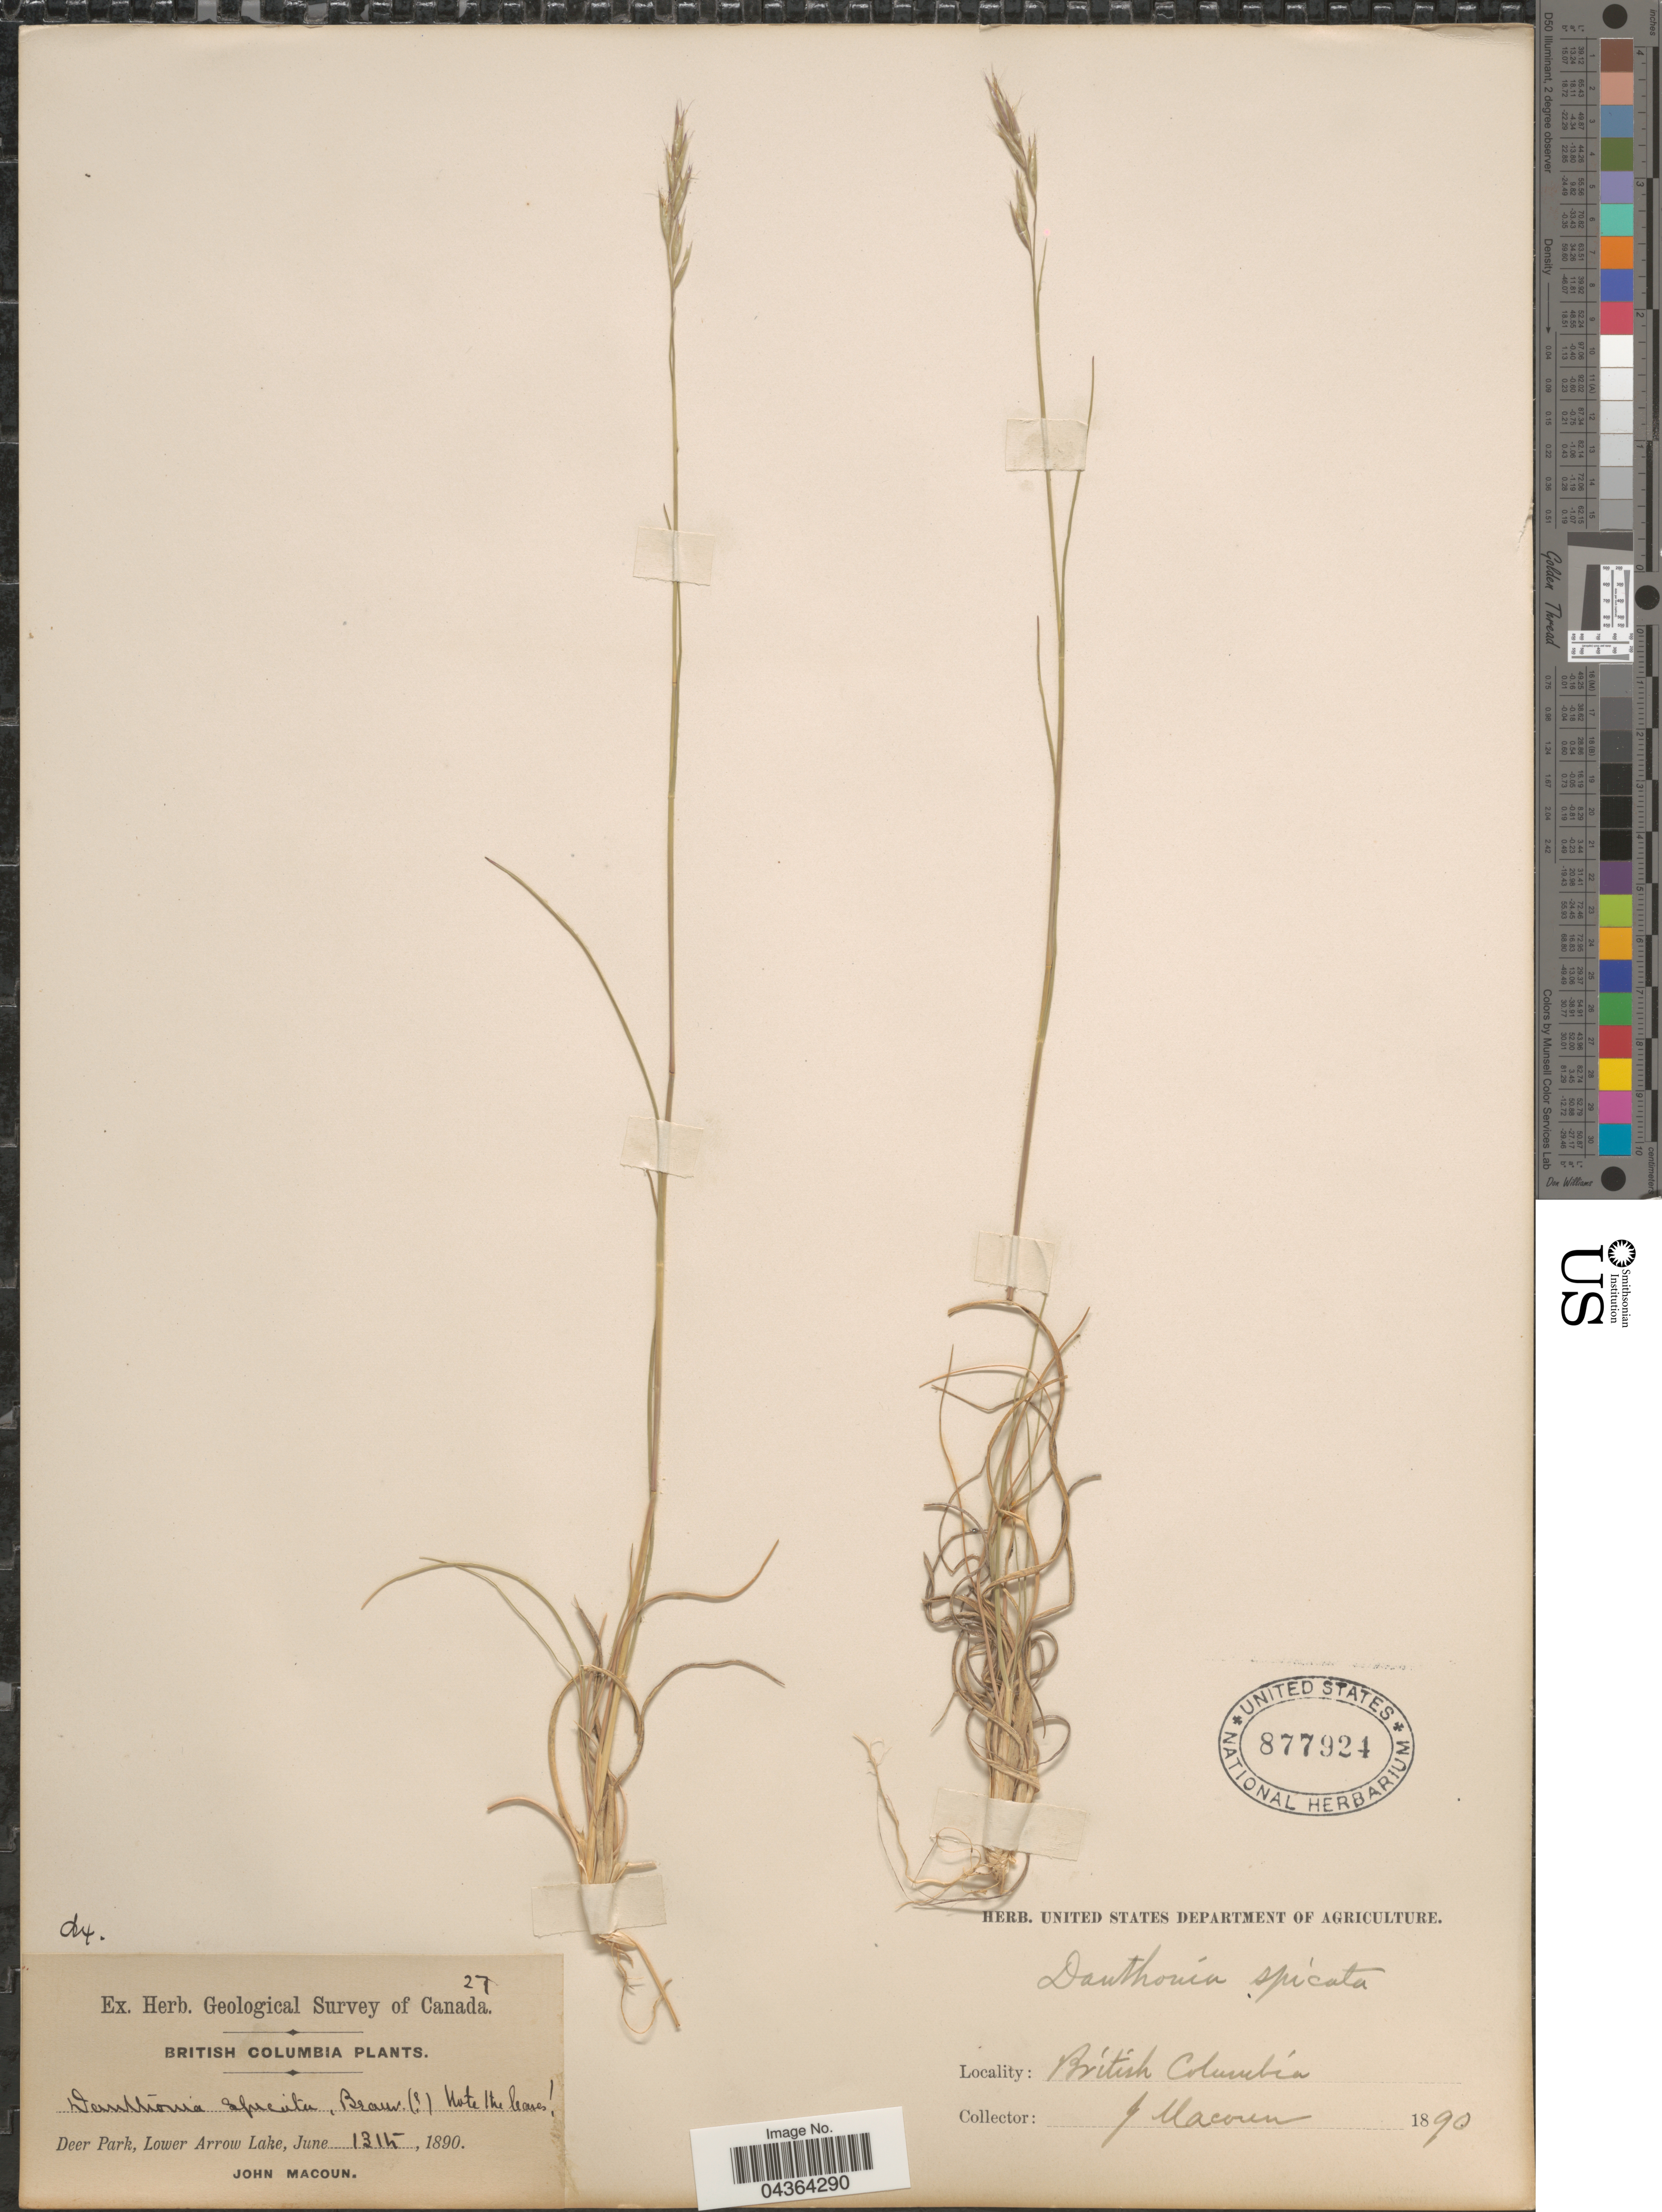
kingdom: Plantae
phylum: Tracheophyta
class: Liliopsida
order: Poales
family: Poaceae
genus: Danthonia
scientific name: Danthonia spicata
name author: (L.) P. Beauv. ex Roem. & Schult.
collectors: J. Macoun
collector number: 27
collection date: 1890-06-13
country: Canada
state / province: British Columbia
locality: Geological Survey of Canada. Deer Park, Lower Arrow Lake.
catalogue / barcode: US 877924